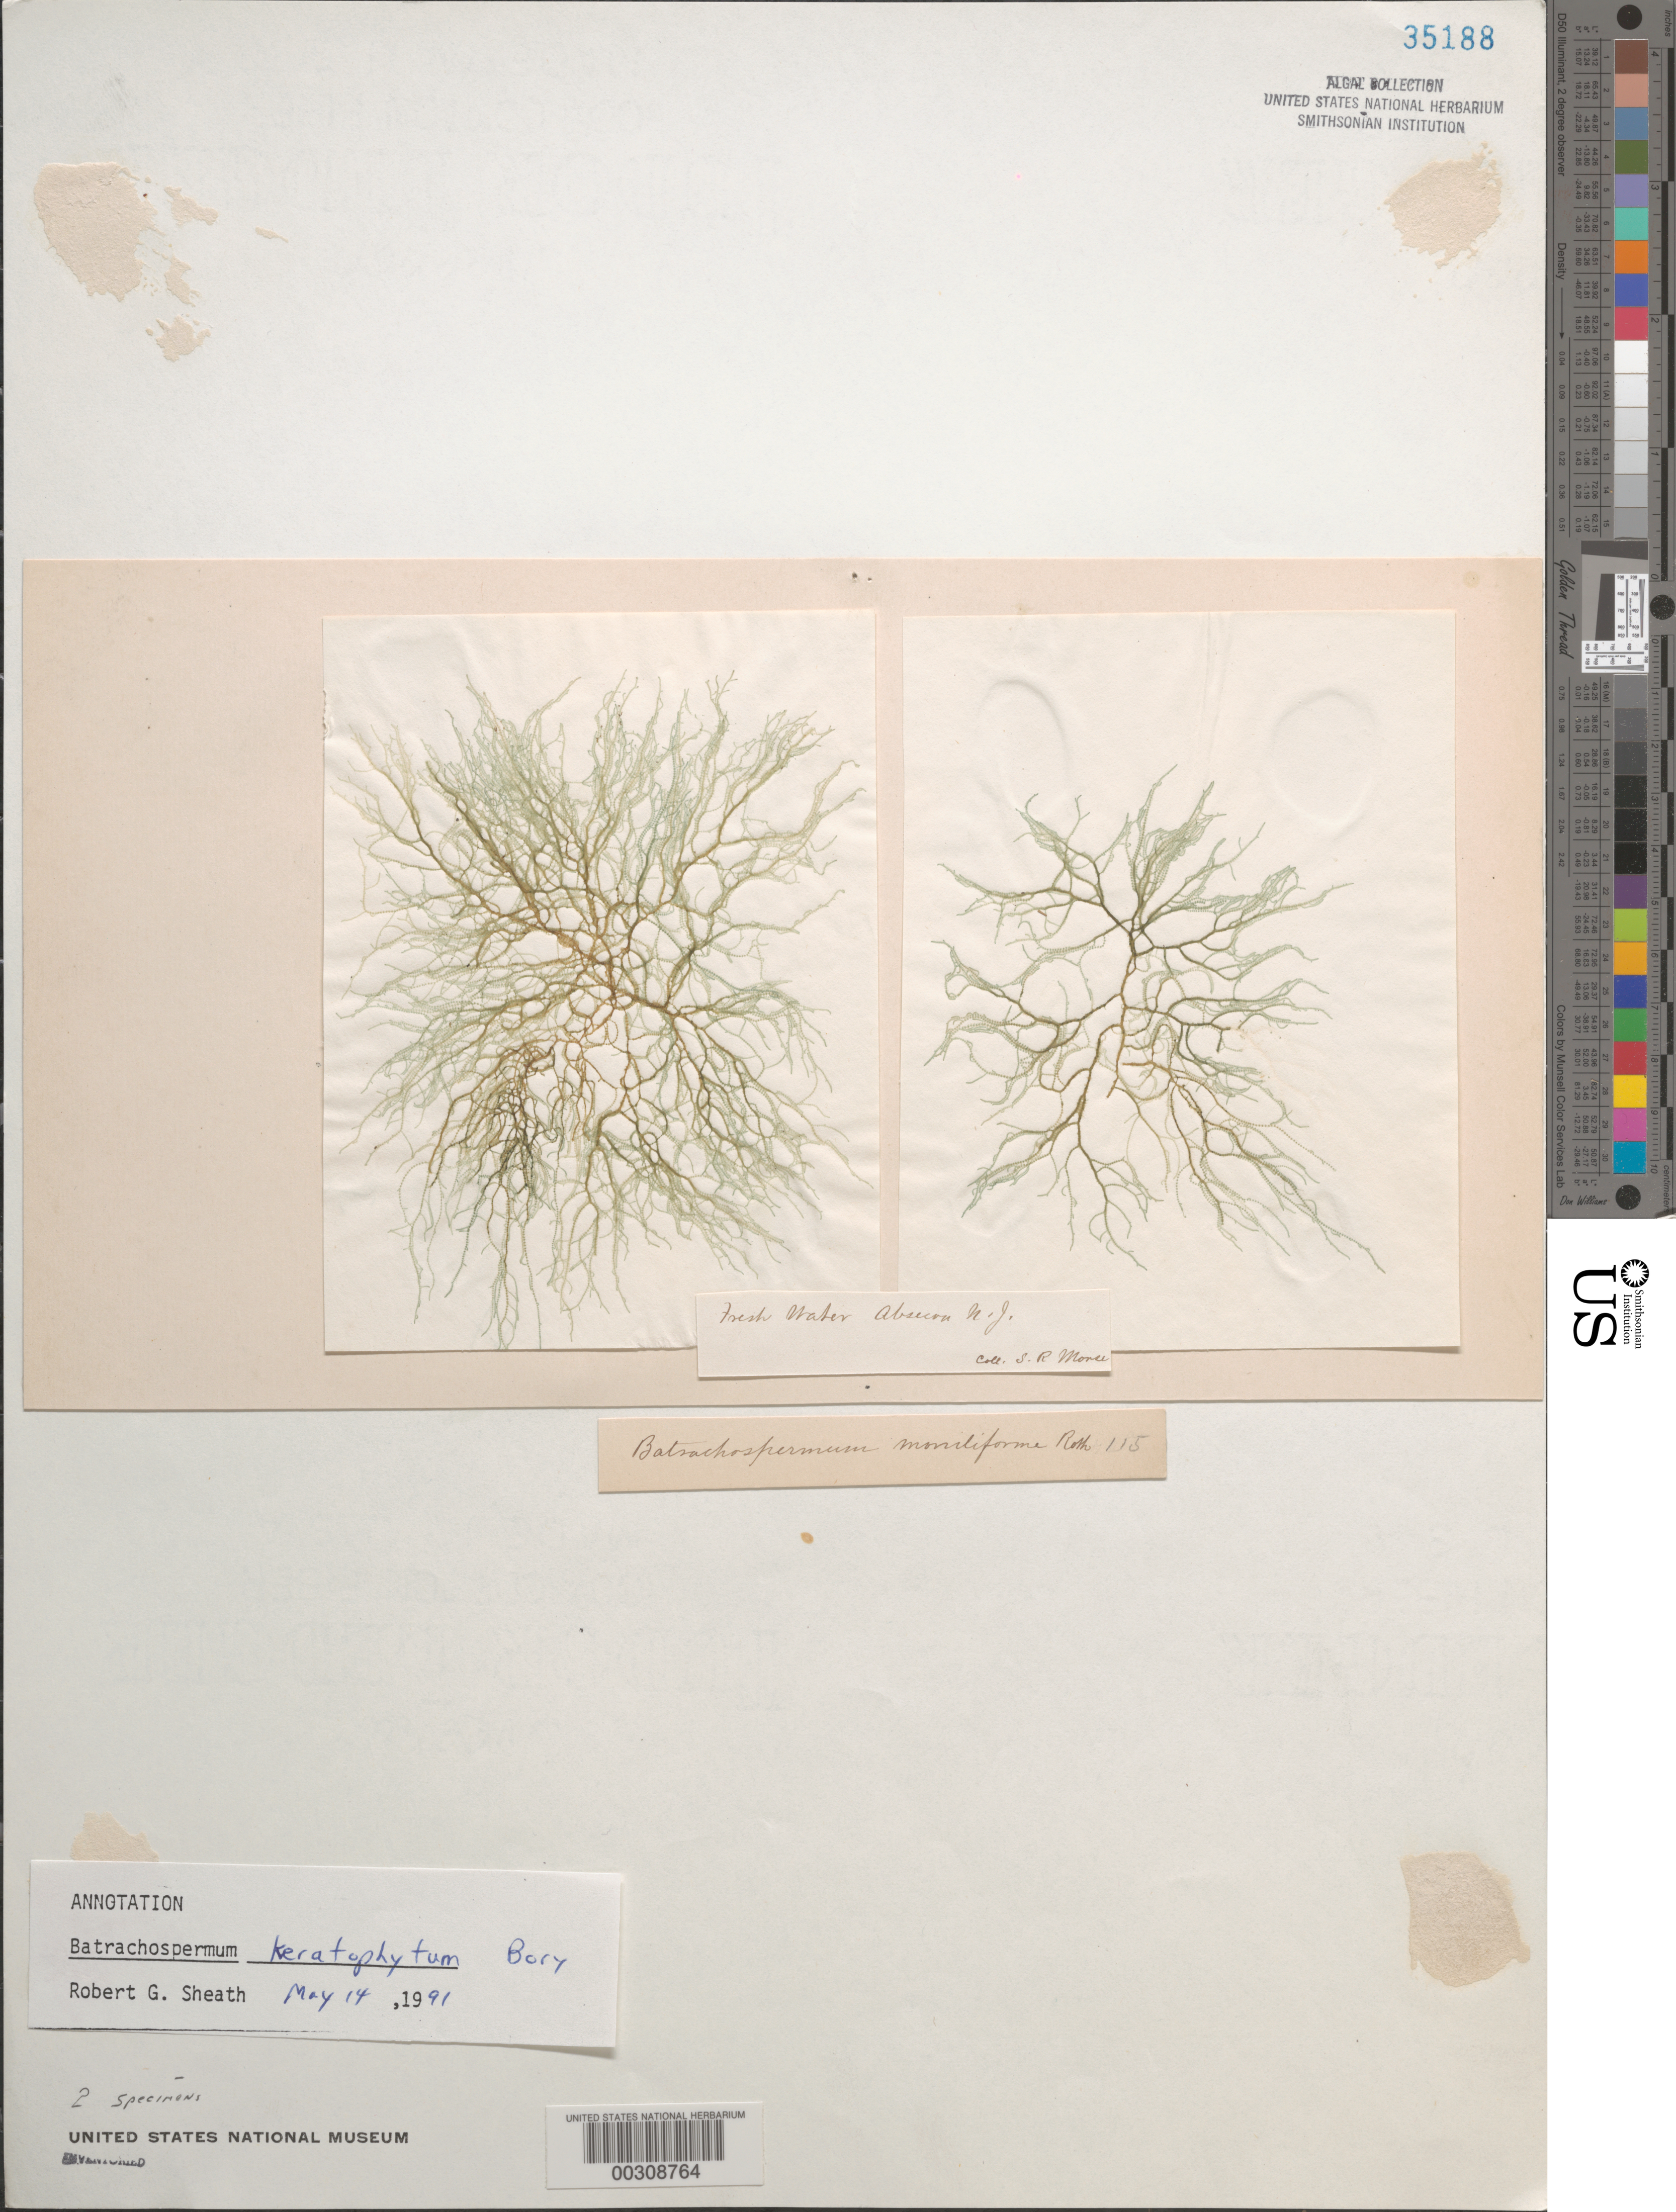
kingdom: Plantae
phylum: Rhodophyta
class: Florideophyceae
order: Batrachospermales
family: Batrachospermaceae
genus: Paludicola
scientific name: Paludicola keratophyta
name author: (Bory) M.L. Vis & Necchi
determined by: Algae name updating Project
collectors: S. Morse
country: United States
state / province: New Jersey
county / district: Atlantic County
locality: Absecon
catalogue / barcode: US 35188